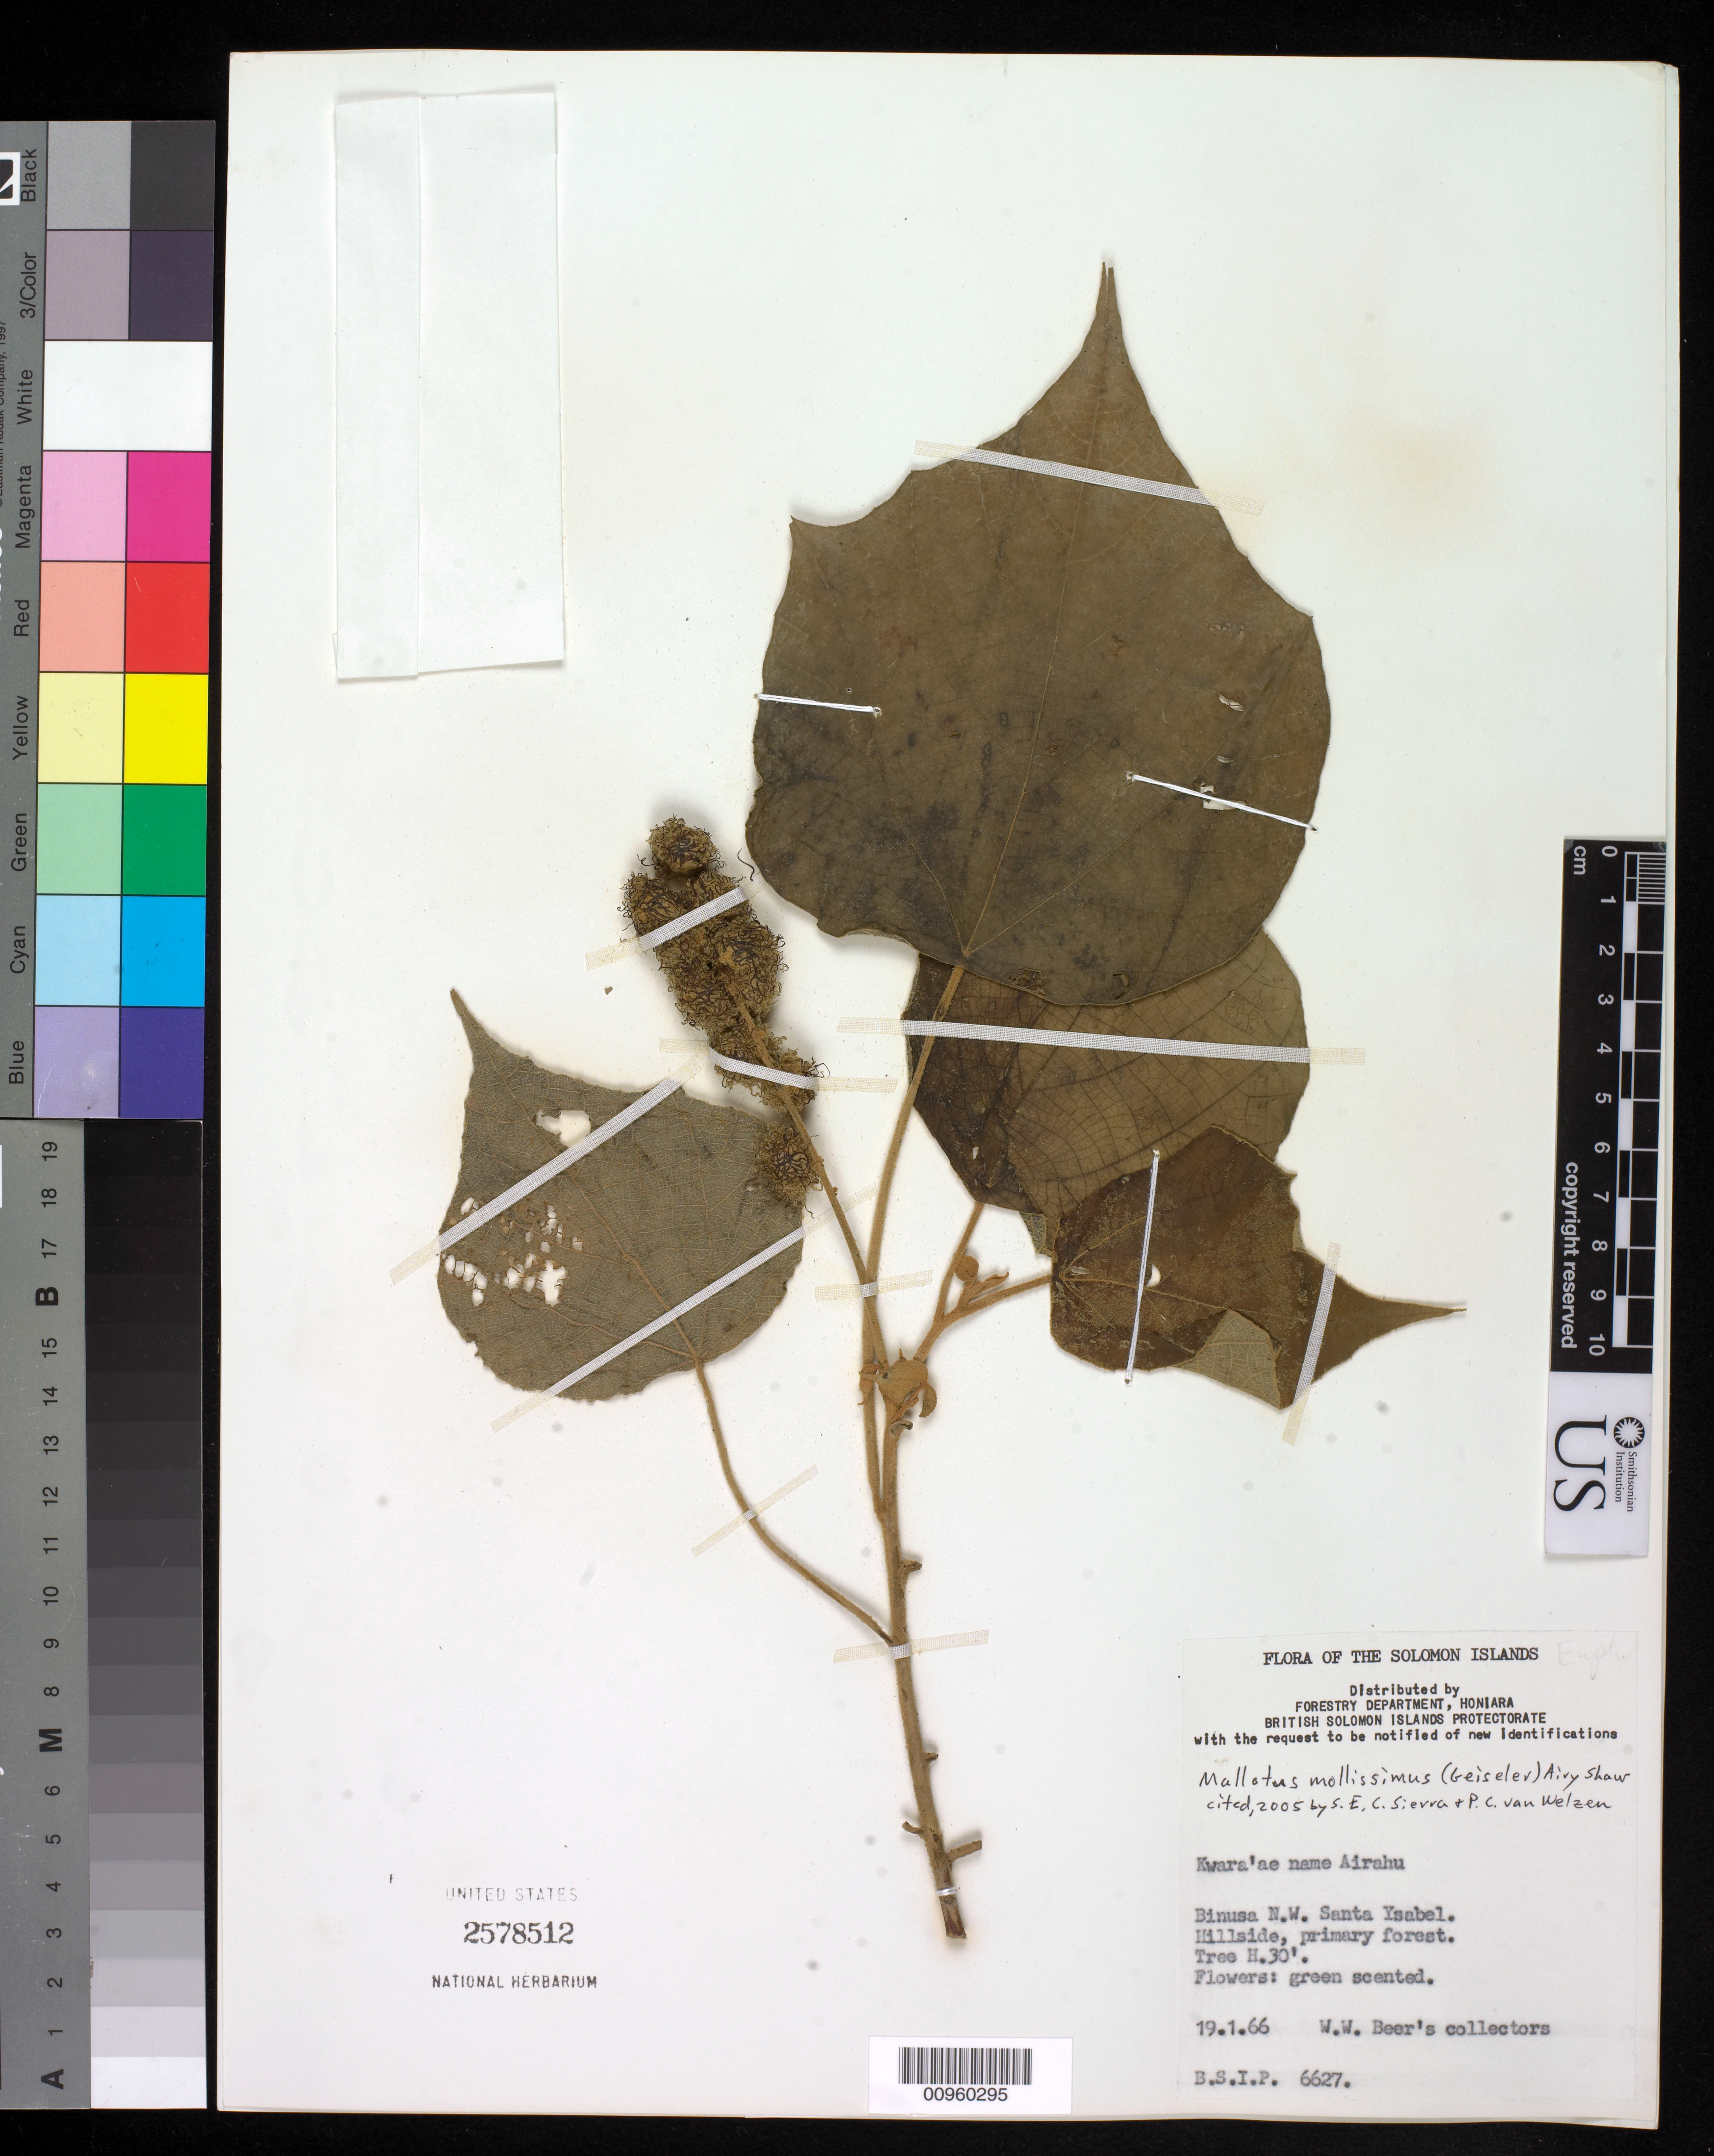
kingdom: Plantae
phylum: Tracheophyta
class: Magnoliopsida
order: Malpighiales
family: Euphorbiaceae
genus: Mallotus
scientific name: Mallotus mollissimus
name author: (Geiseler) Airy Shaw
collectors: W. Beer's Collectors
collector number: BSIP 6627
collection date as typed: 19 Jan 1966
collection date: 1966-01-19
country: Solomon Islands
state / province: Isabel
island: Santa Isabel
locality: Binusa NW Santa Ysabel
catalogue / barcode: US 2578512